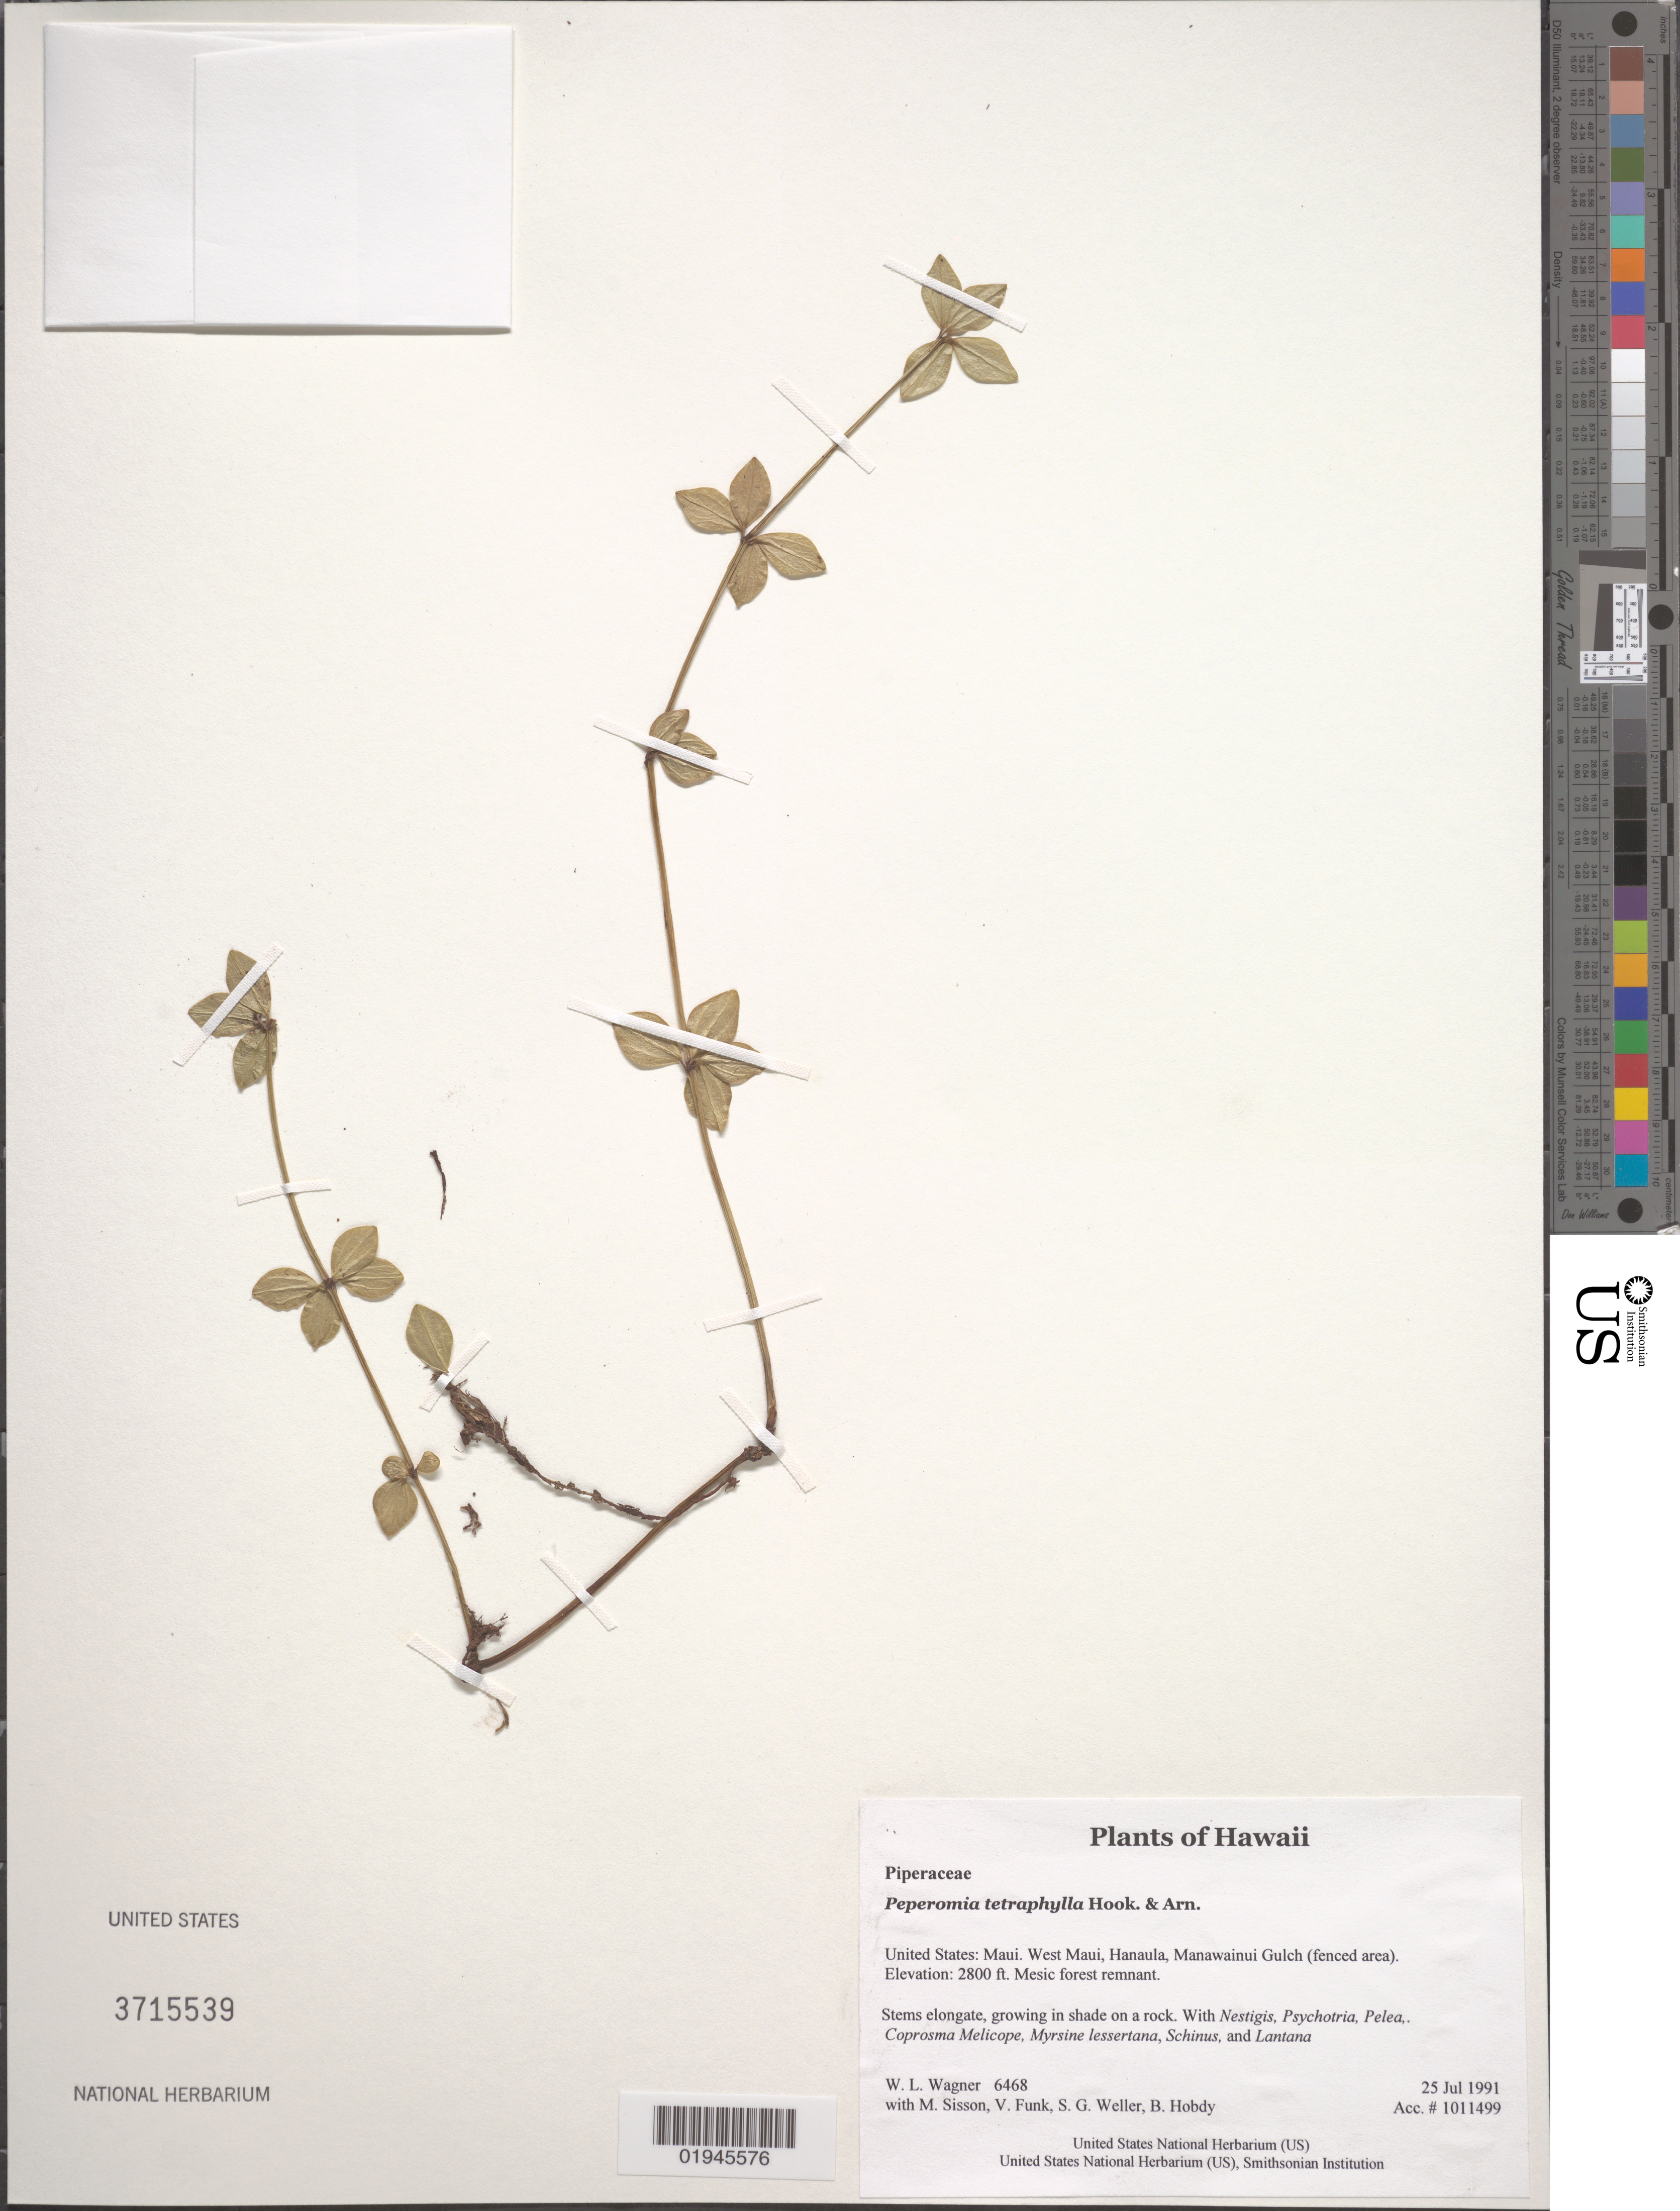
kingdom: Plantae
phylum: Tracheophyta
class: Magnoliopsida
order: Piperales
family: Piperaceae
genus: Peperomia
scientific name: Peperomia trichopus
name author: Trel. in J.F. Macbr.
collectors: W. L. Wagner, M. Sisson, V. Funk, S. G. Weller & B. Hobdy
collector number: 6468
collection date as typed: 25 Jul 1991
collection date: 1991-07-25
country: United States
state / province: Hawaii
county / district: Maui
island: Maui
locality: West Maui, Hanaula, Manawainui Gulch (fenced area)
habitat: Mesic forest remnant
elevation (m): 853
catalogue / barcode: US 3715539